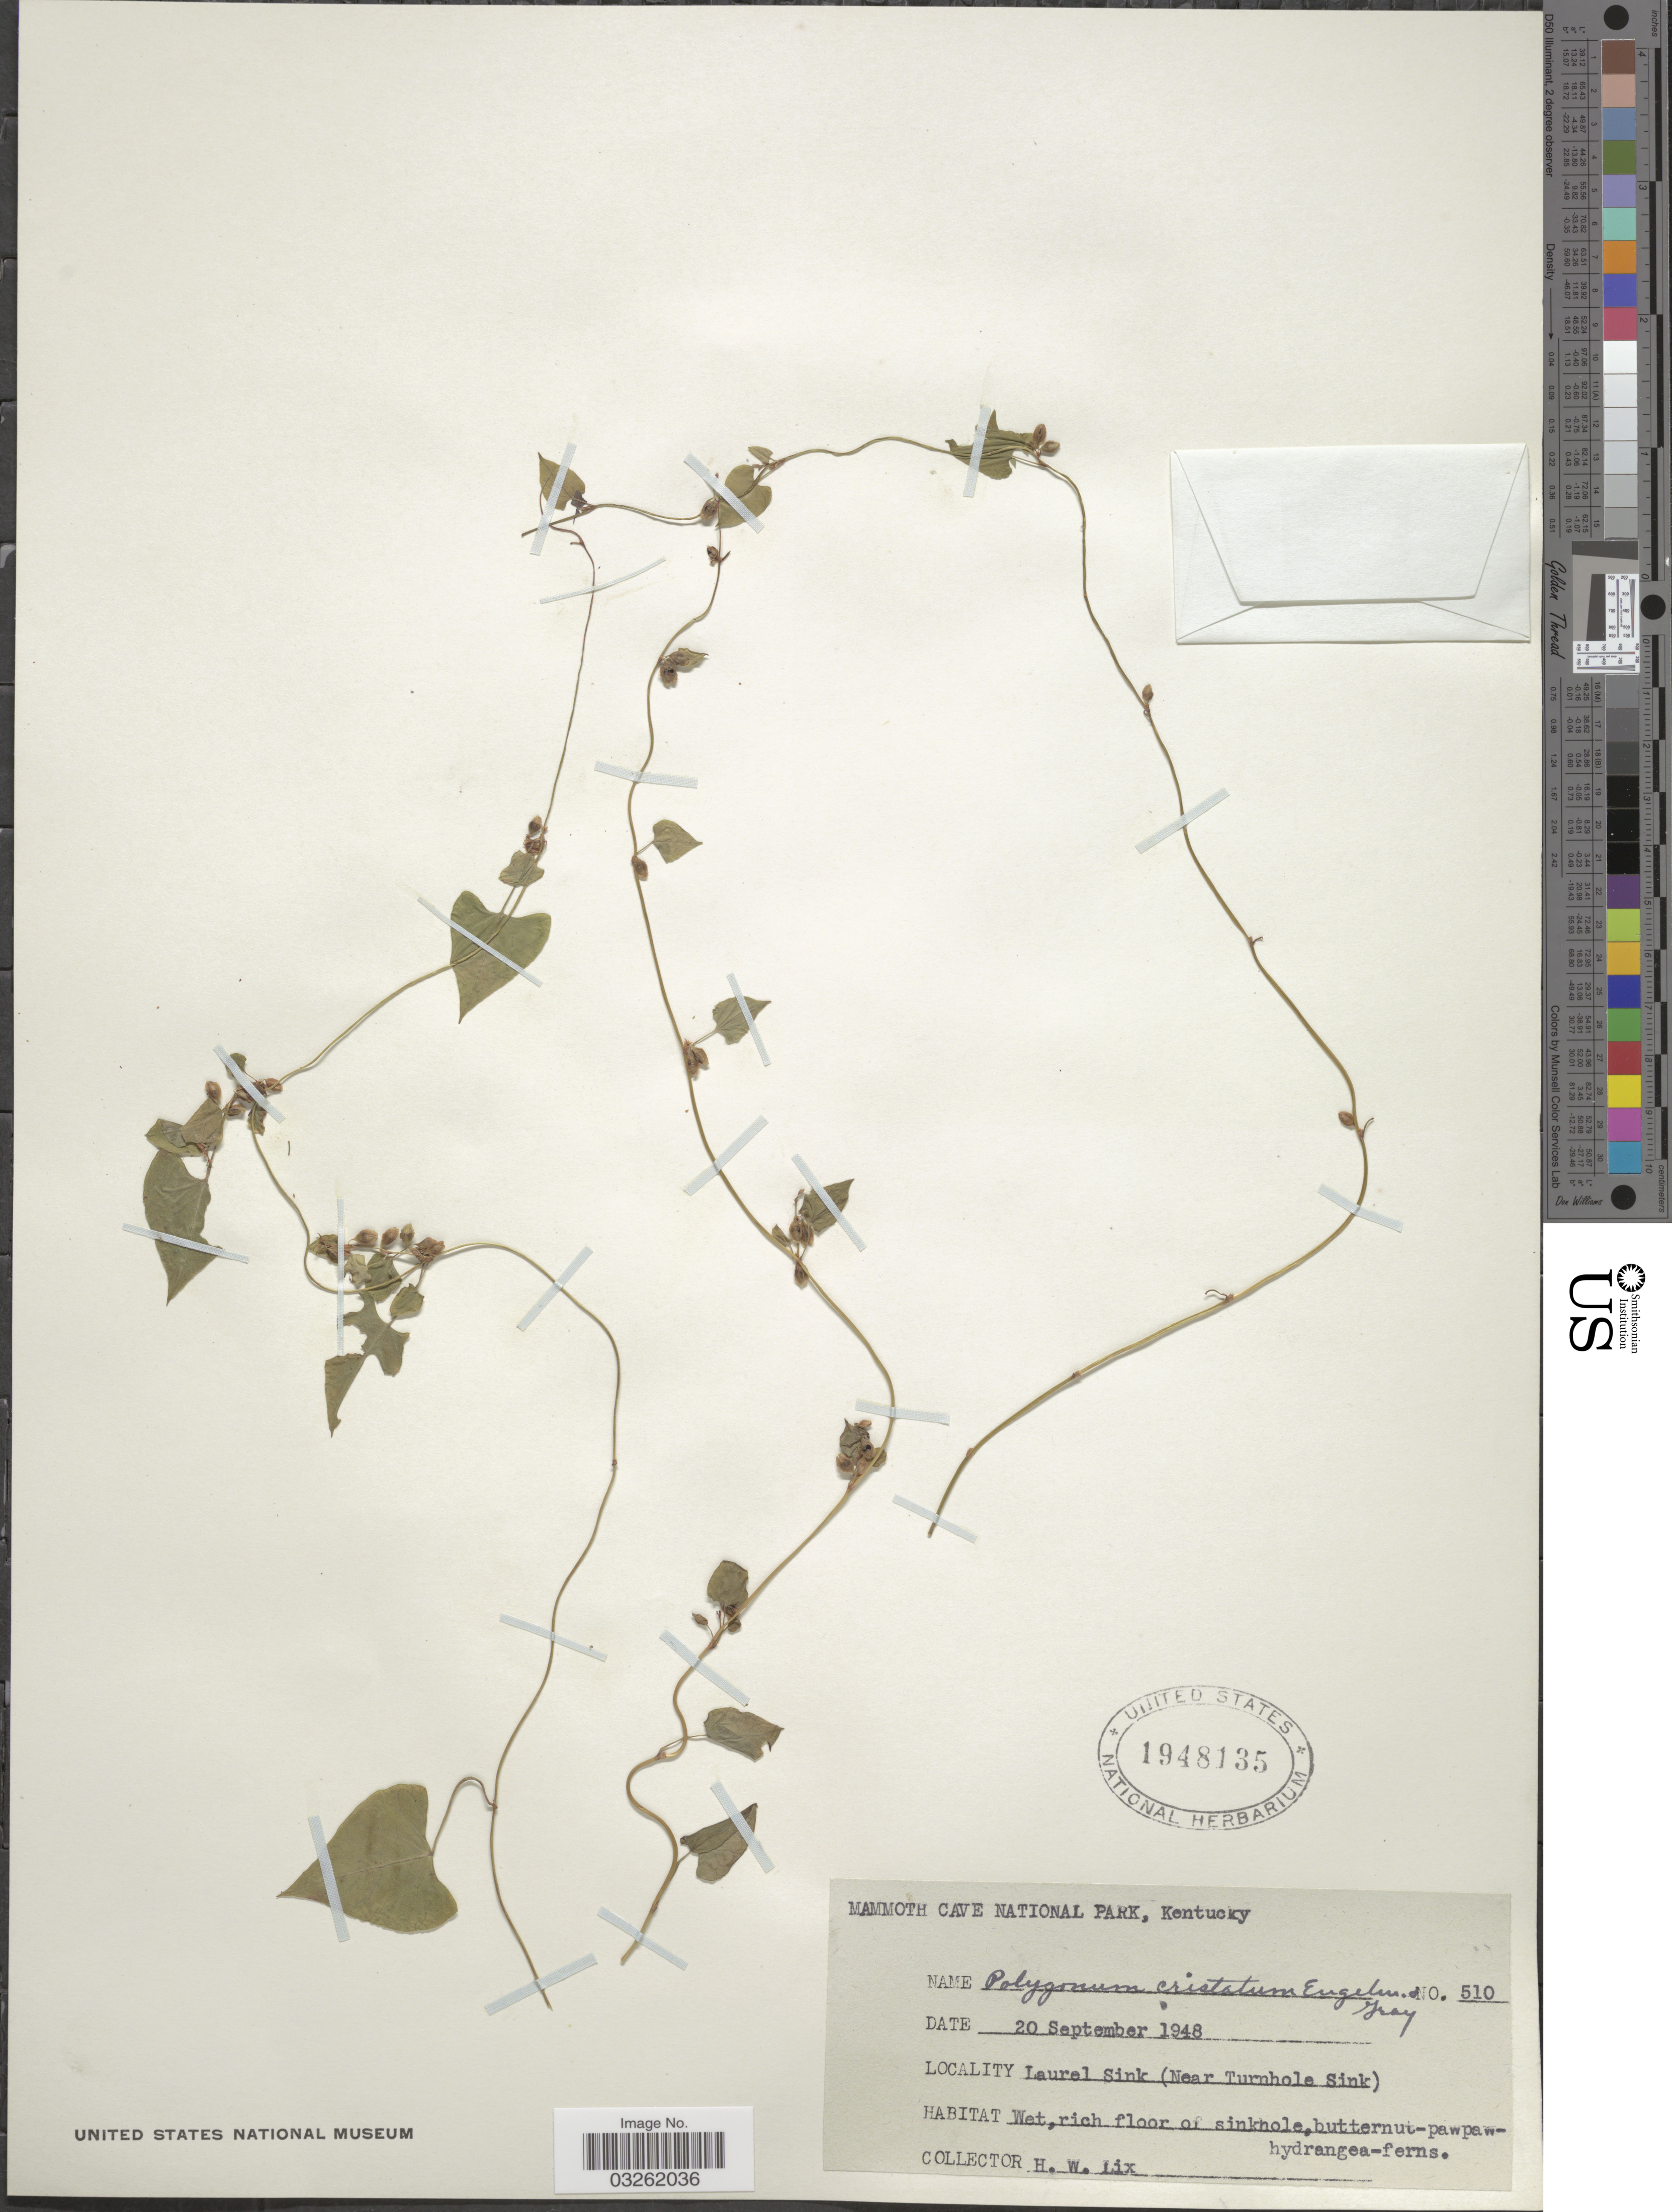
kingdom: Plantae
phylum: Tracheophyta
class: Magnoliopsida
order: Caryophyllales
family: Polygonaceae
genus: Fallopia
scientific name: Fallopia scandens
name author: (L.) Holub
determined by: Strong, Mark T., (BOT), Smithsonian Institution - National Museum of Natural History (UNITED STATES)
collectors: H. W. Lix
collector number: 510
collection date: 1948-09-20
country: United States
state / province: Kentucky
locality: Mammoth Cave National Park. Laurel Sink (Near Turnhole Sink).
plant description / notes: Fallopia cristata (Engelm. & A. Gray) Holub here treated as a heterotypic synonym.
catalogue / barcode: US 1948135